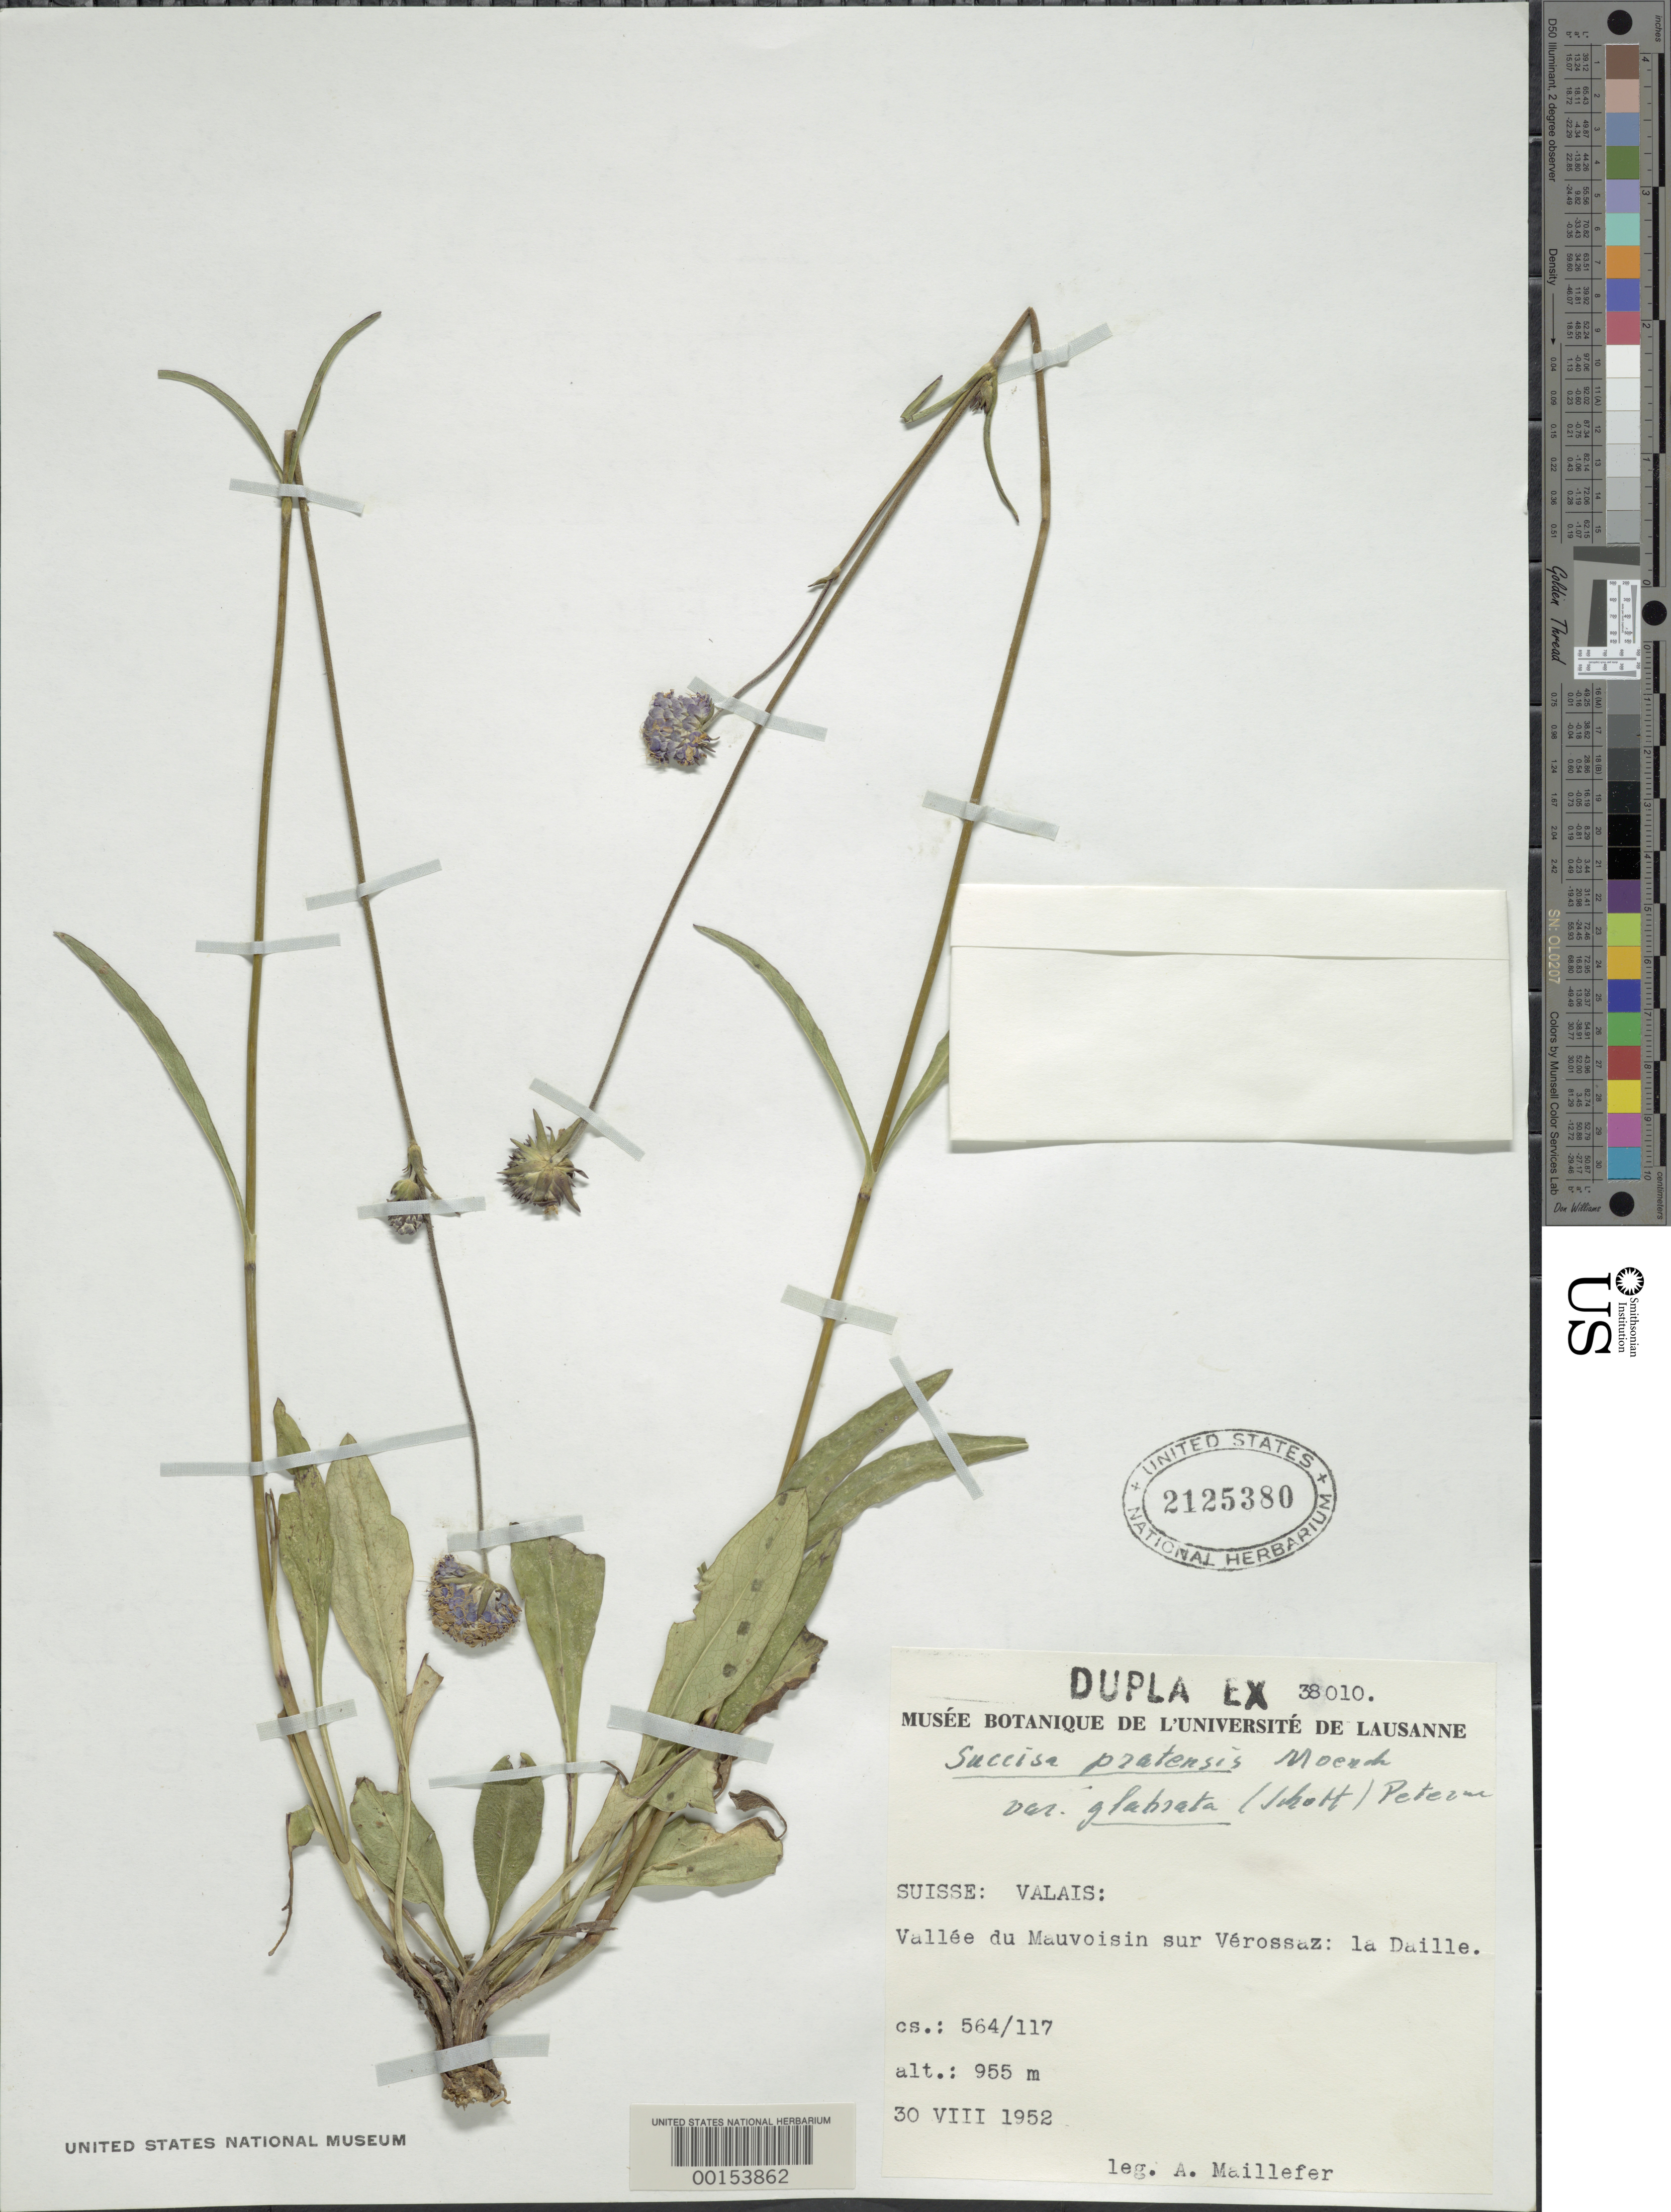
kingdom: Plantae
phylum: Tracheophyta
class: Magnoliopsida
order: Dipsacales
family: Caprifoliaceae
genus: Succisa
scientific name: Succisa pratensis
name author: Moench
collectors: A. Maillefer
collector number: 38010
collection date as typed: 30 Aug 1952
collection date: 1952-08-30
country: Switzerland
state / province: Valais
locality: Vallee du Mauvoisin sur Vérossaz, la Daille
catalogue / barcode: US 2125380